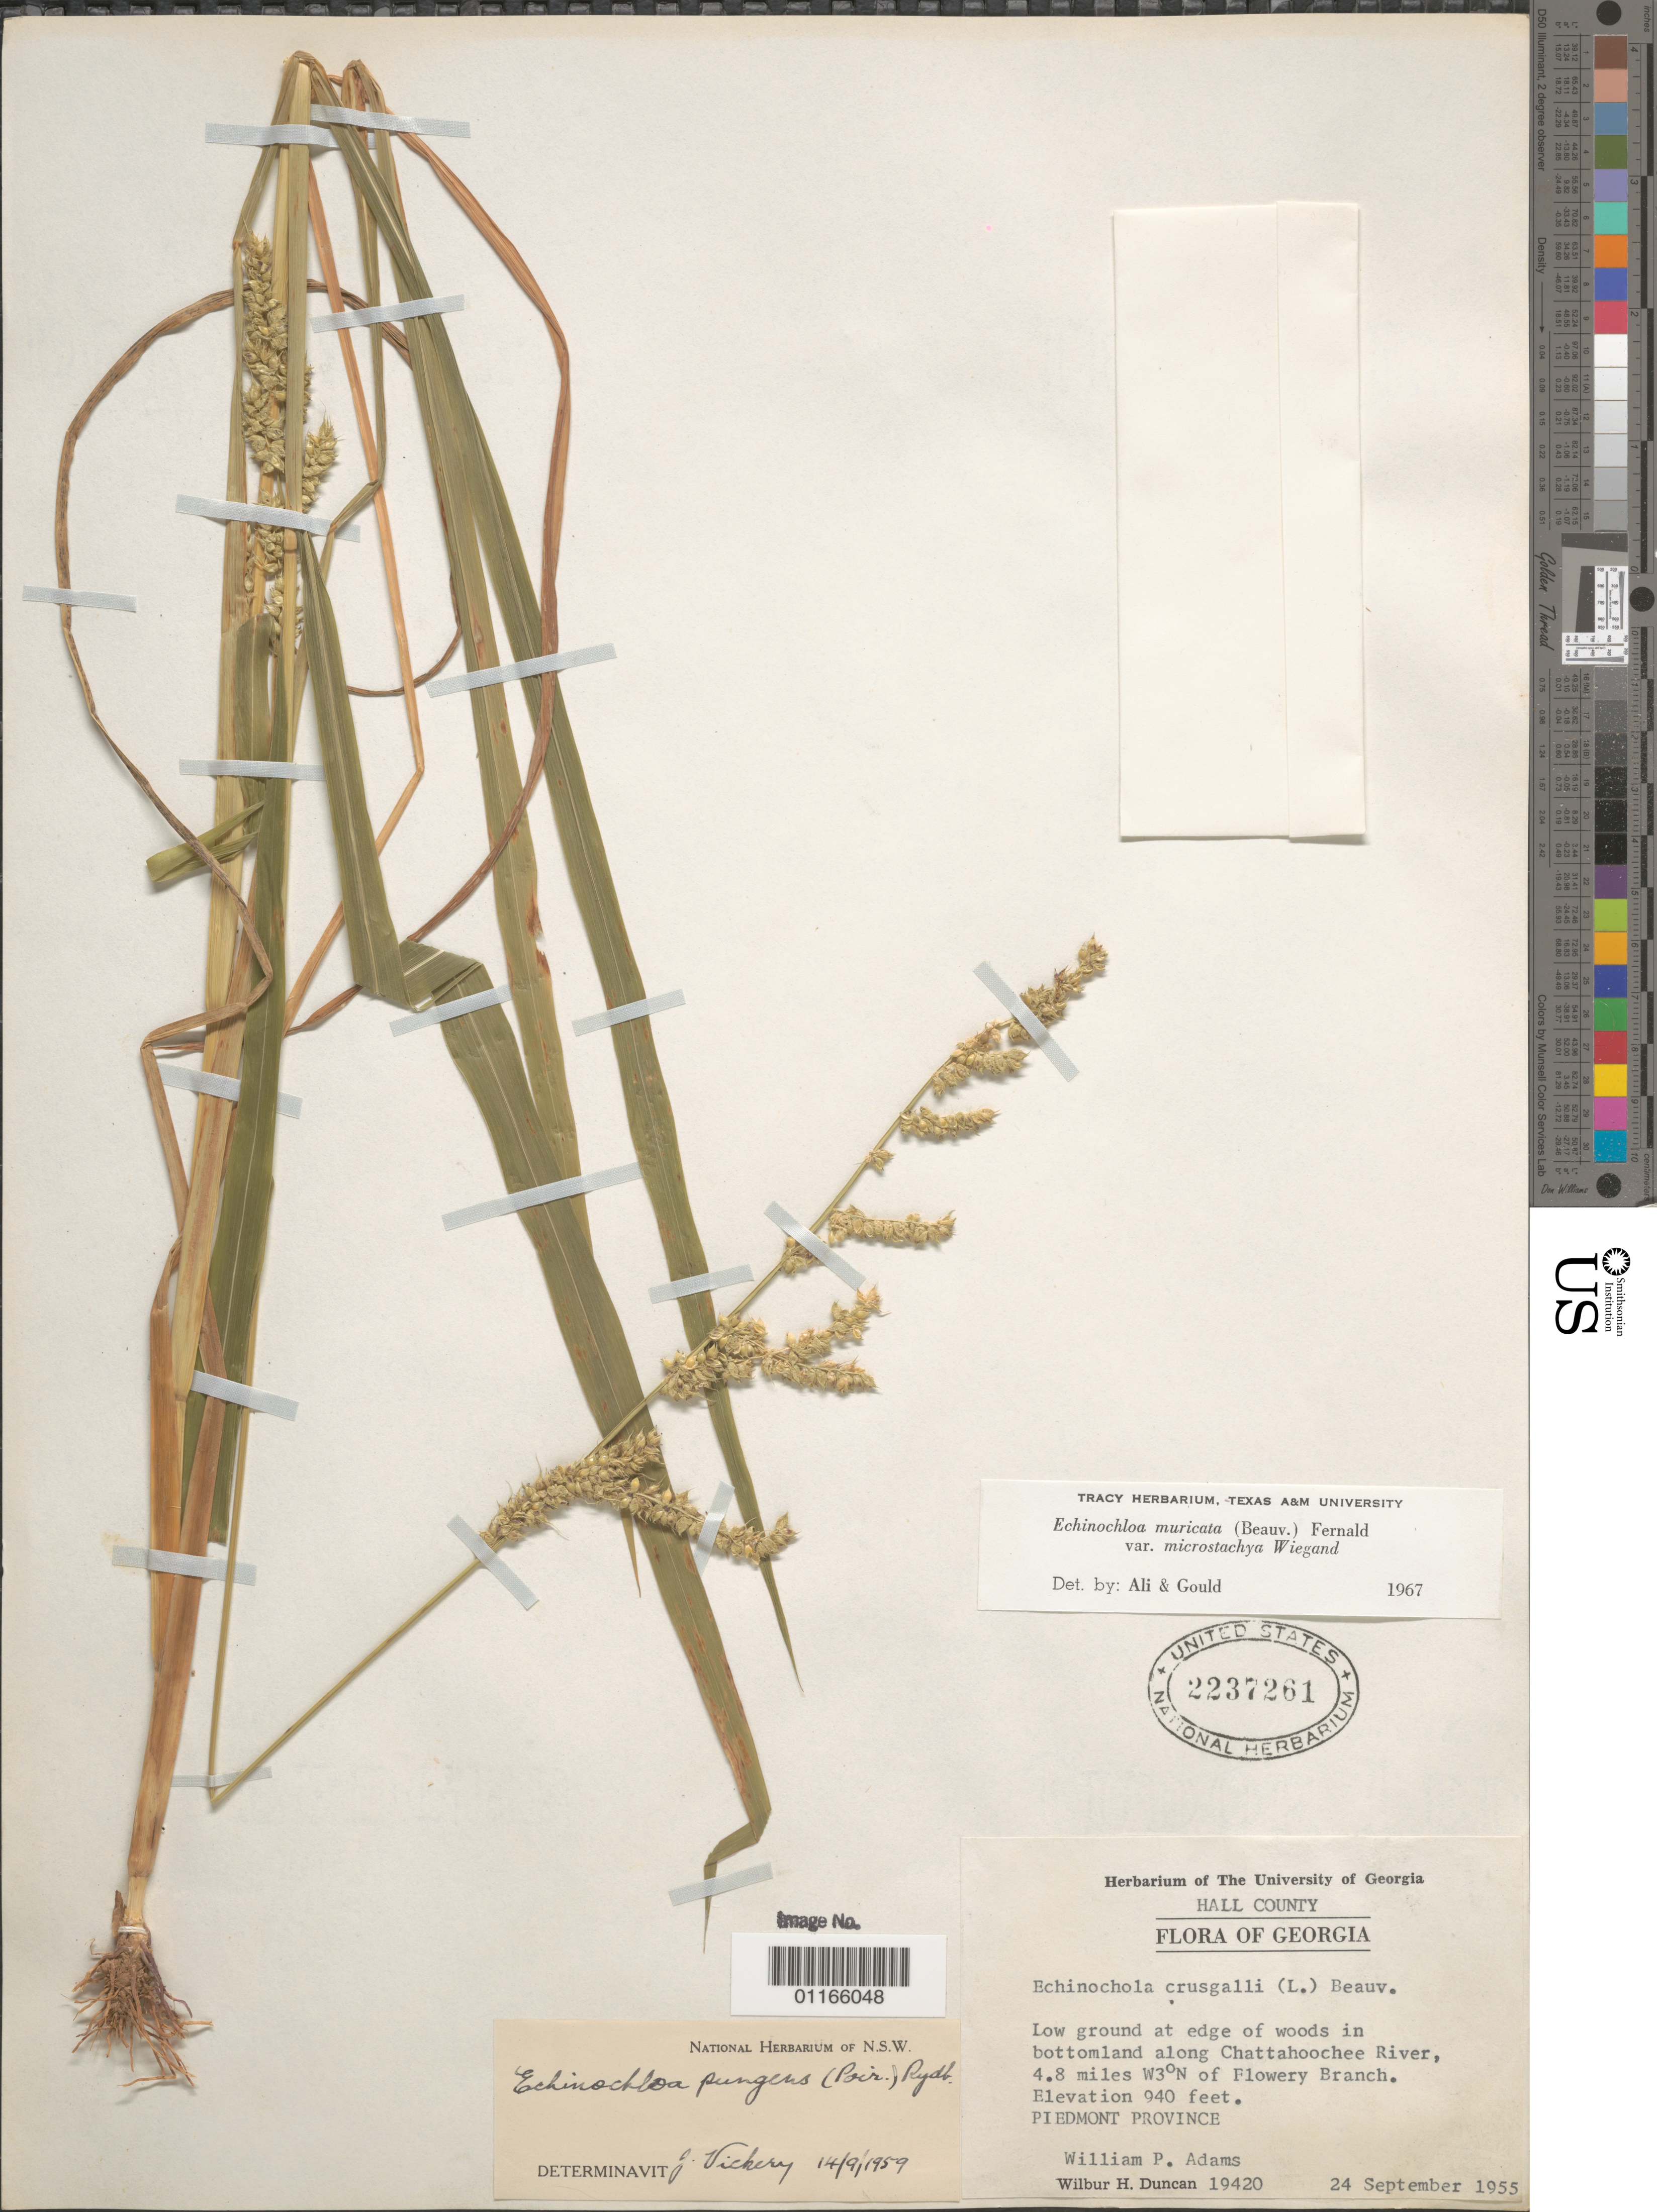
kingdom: Plantae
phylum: Tracheophyta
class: Liliopsida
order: Poales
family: Poaceae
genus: Echinochloa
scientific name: Echinochloa muricata var. microstachya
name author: Wiegand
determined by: Ali, M. A.; Gould, F. W.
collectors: W. H. Duncan & W. P. Adams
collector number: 19420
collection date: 1955-09-24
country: United States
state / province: Georgia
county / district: Hall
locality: Along Chattahoochee River. 4.8 miles W3degreeN of Flowery Branch. Piedmont Province.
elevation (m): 287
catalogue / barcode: US 2237261